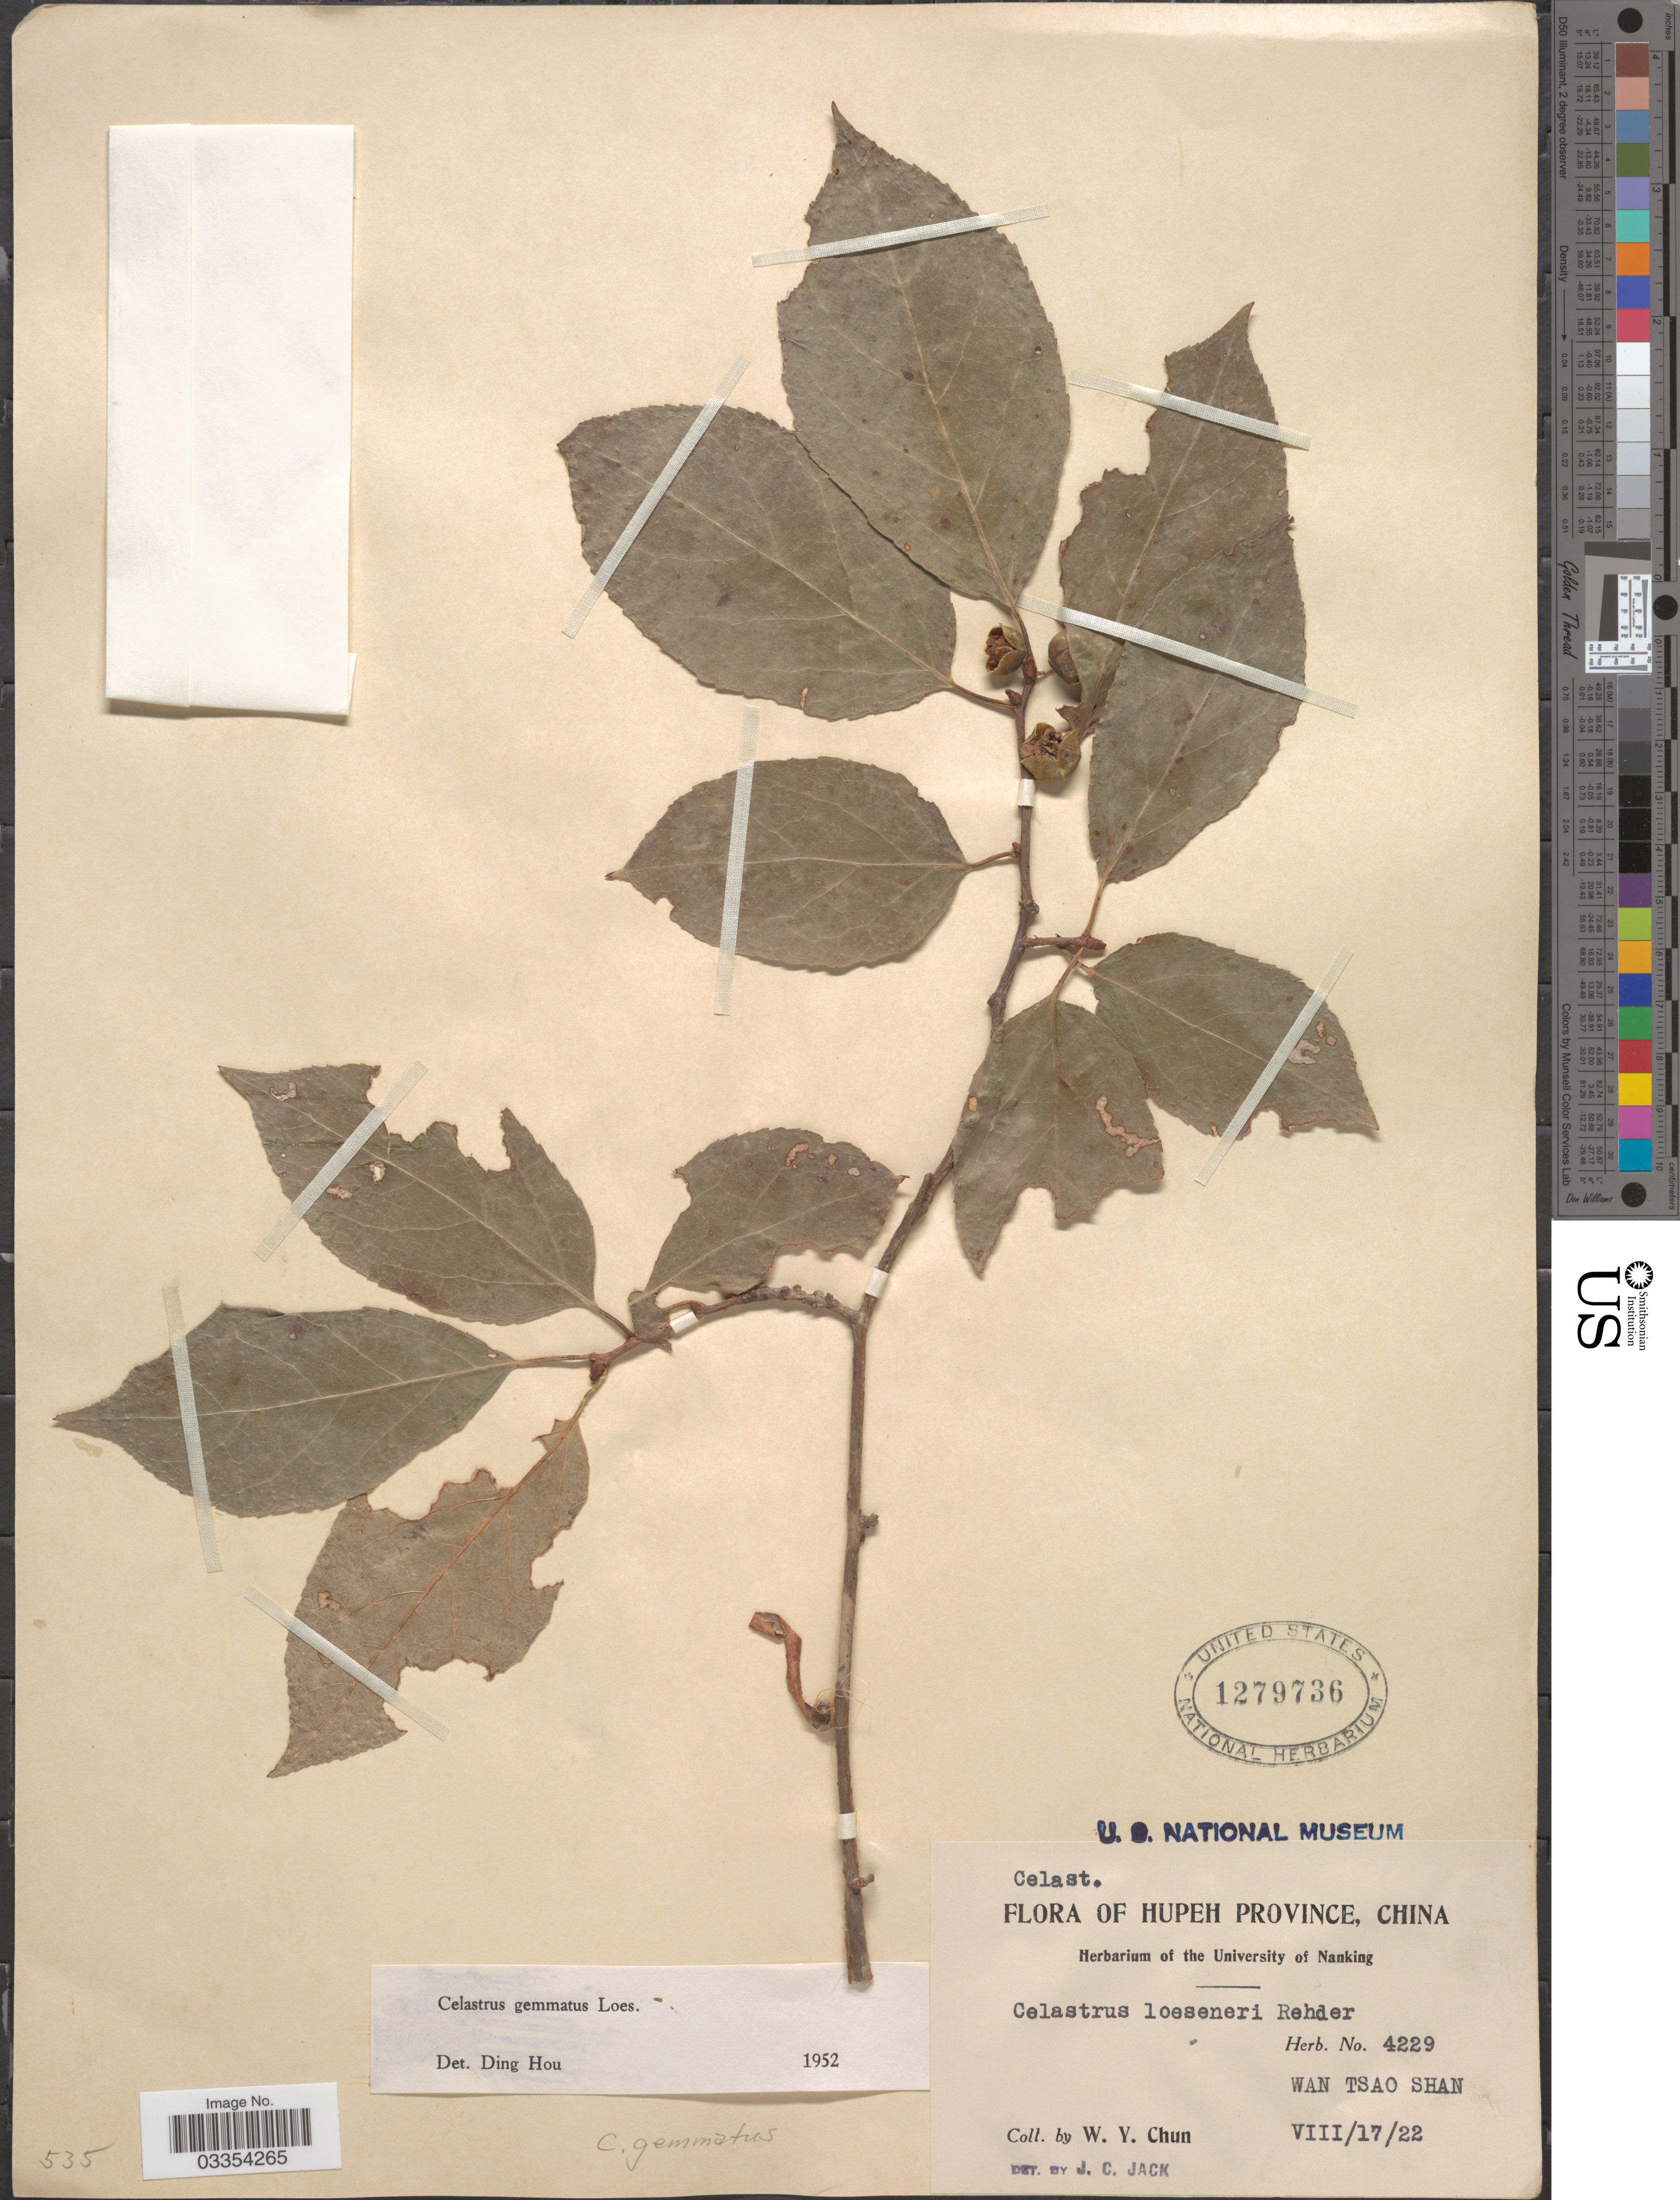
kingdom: Plantae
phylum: Tracheophyta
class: Magnoliopsida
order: Celastrales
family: Celastraceae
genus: Celastrus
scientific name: Celastrus gemmatus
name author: Loes.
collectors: W. Y. Chun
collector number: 4229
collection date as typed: Transcribed d/m/y: 17/8/22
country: China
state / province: Hubei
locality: Hupeh Province. Wan Tsao Shan.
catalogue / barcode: US 1279736